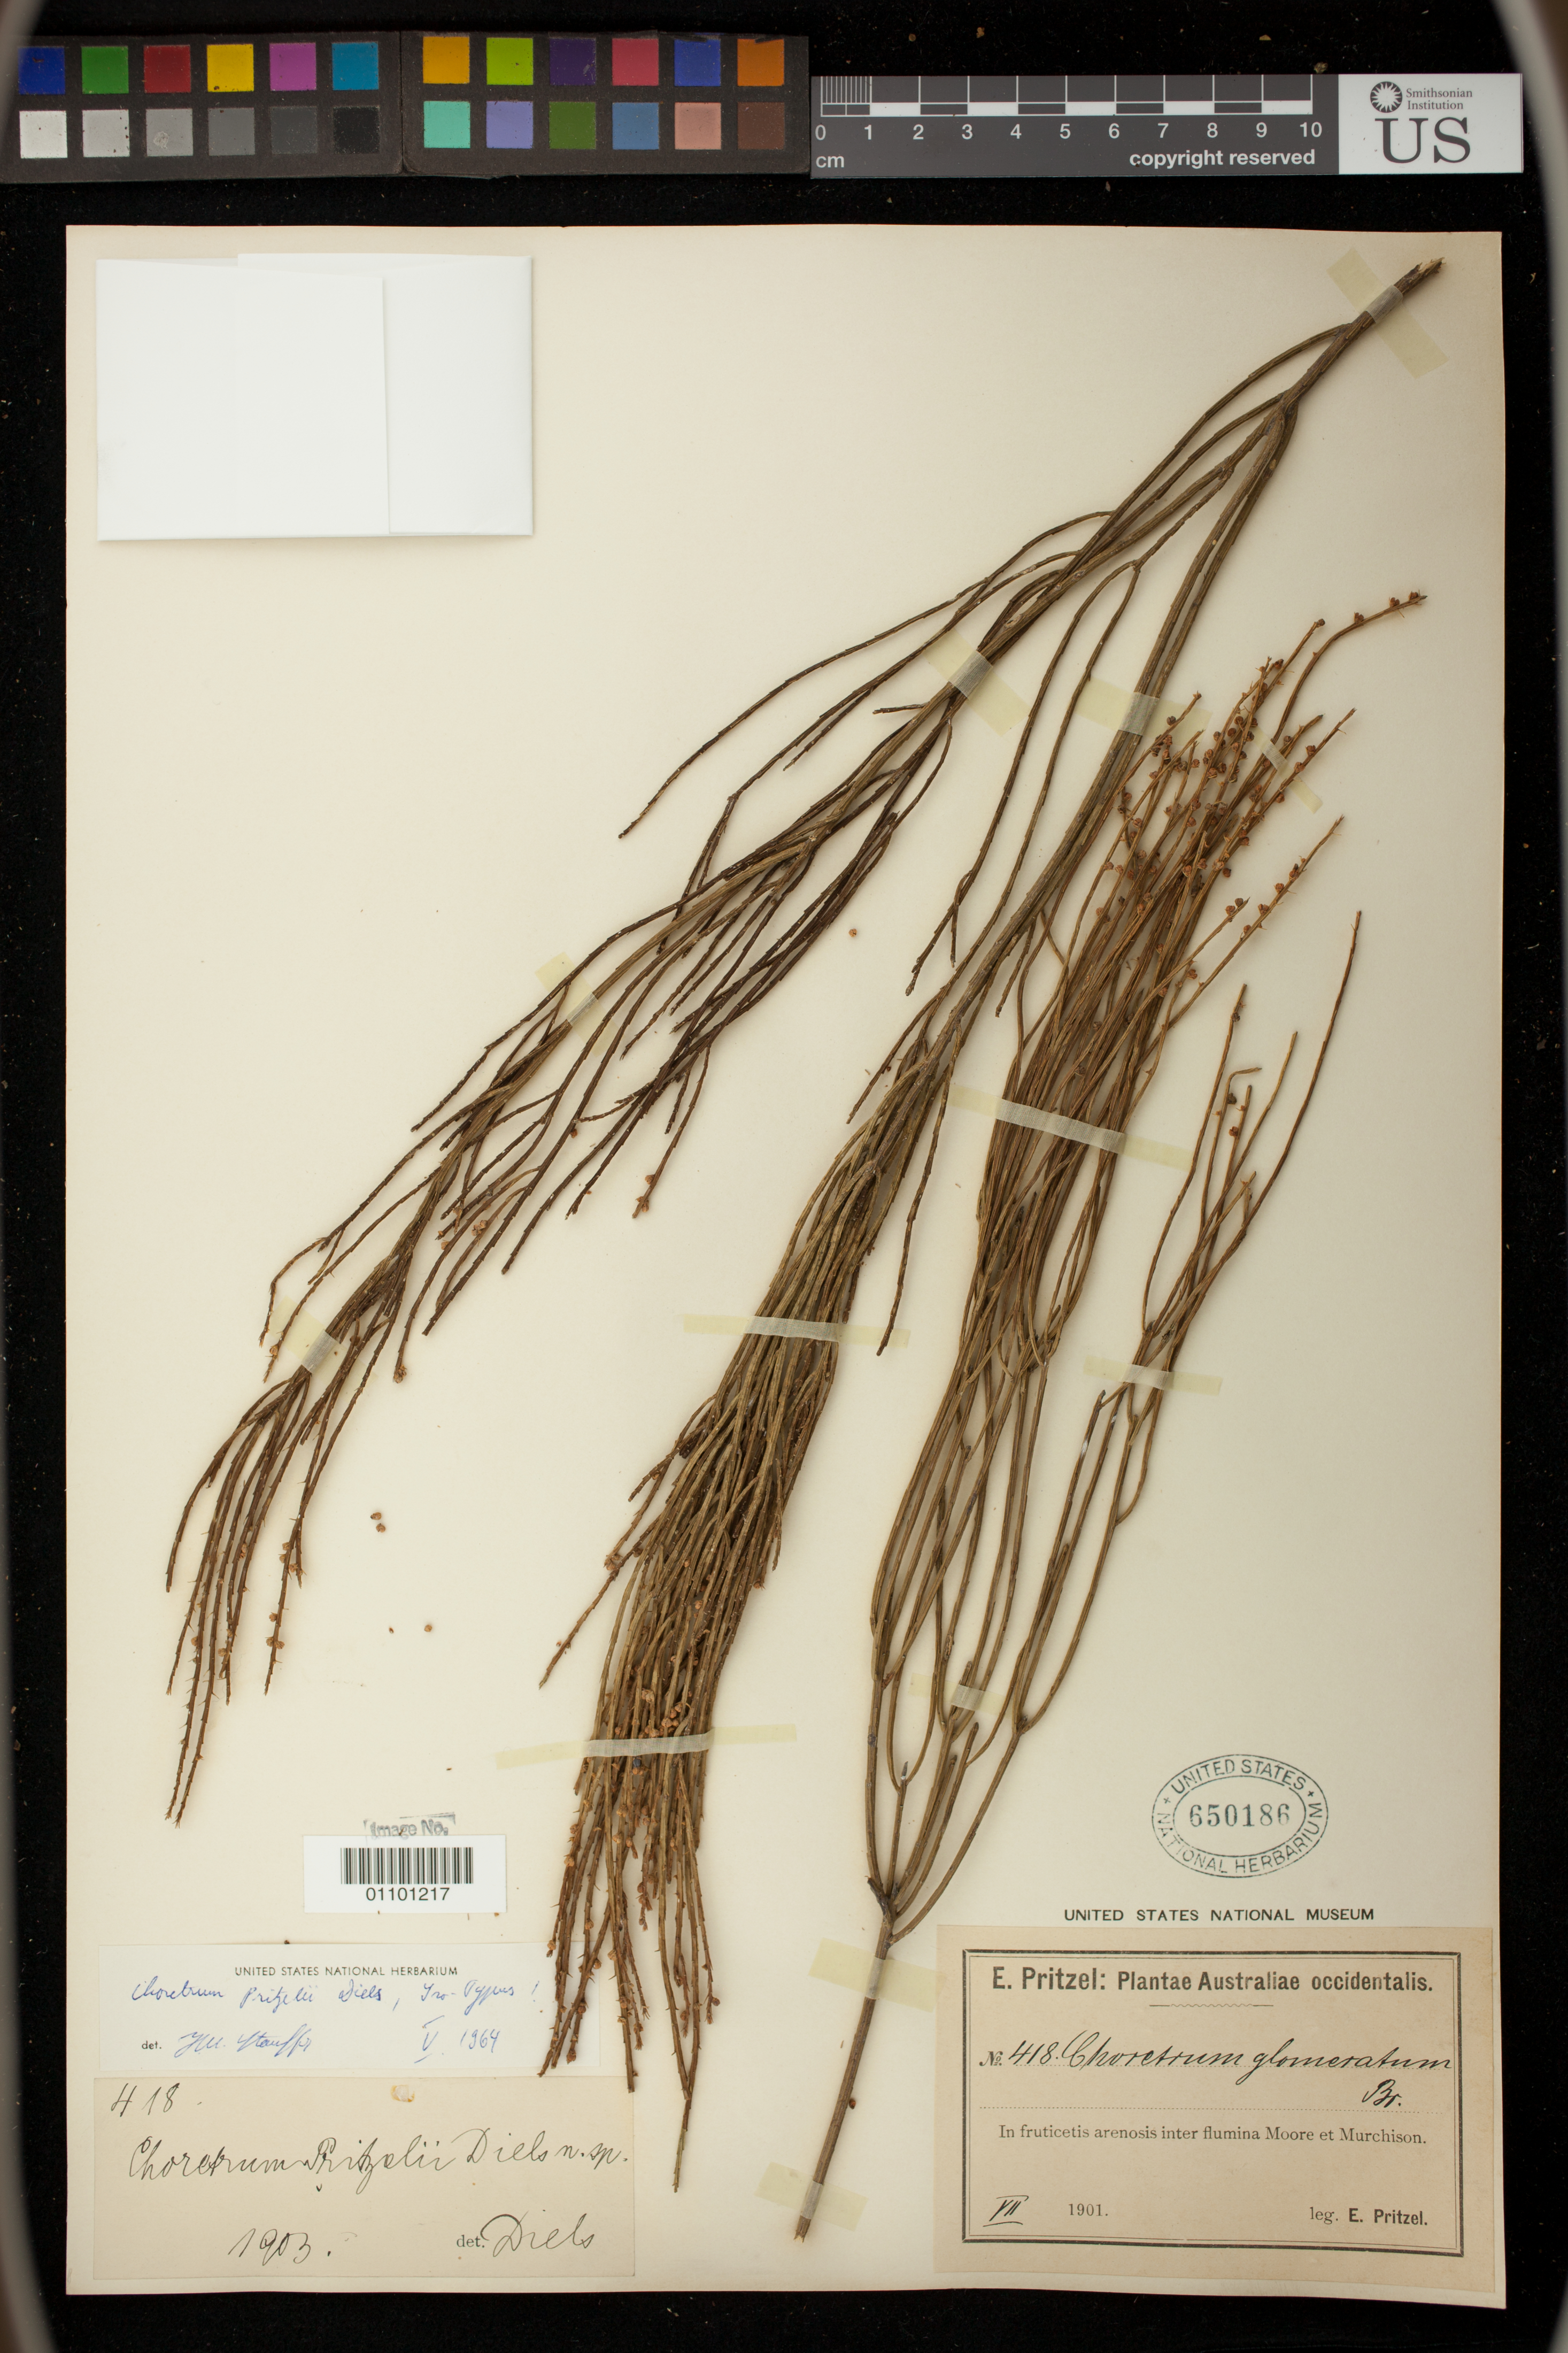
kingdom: Plantae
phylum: Tracheophyta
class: Magnoliopsida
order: Santalales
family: Amphorogynaceae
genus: Choretrum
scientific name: Choretrum pritzelli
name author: Diels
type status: Isotype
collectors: E. G. Pritzel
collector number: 418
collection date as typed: Sep 1901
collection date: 1901-09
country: Australia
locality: In fruticetis arenosis inter flumina Moore et Murchison.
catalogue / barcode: US 650186